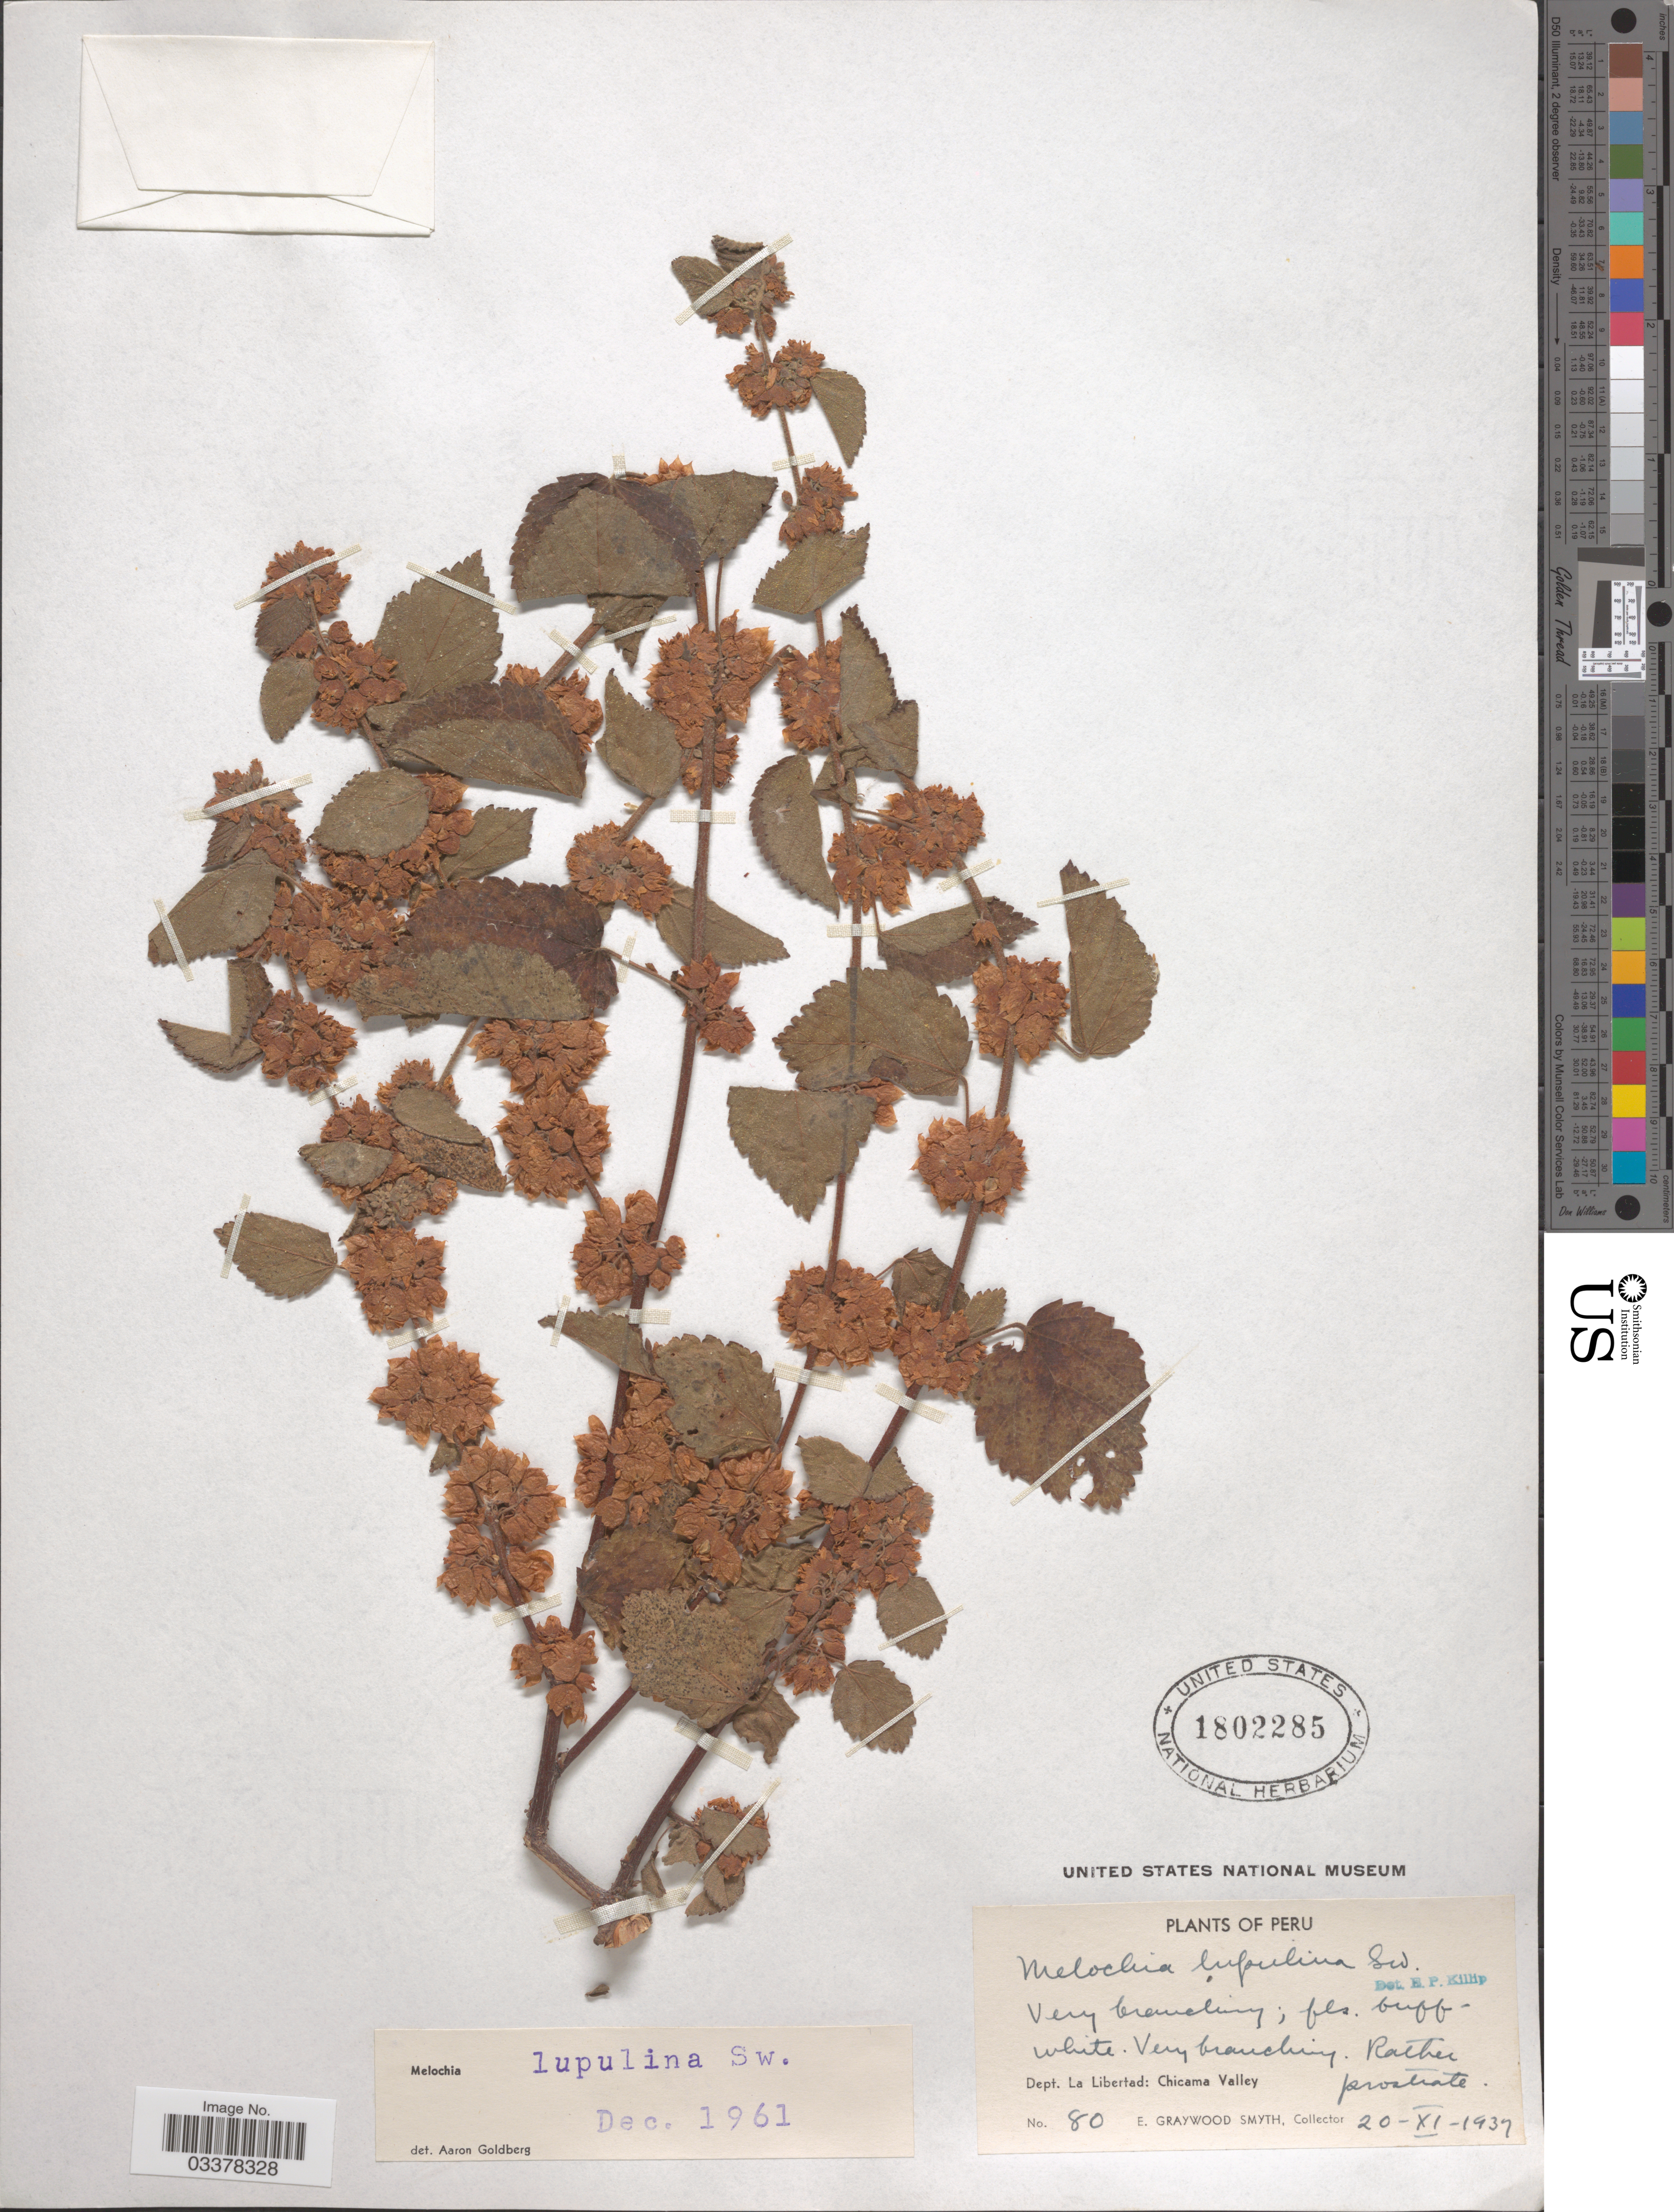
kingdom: Plantae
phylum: Tracheophyta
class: Magnoliopsida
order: Malvales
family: Malvaceae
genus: Melochia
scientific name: Melochia lupulina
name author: Sw.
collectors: E. G. Smyth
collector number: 80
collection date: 1937-11-20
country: Peru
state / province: La Libertad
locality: Dept. La Libertad: Chicama Valley.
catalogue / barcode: US 1802285